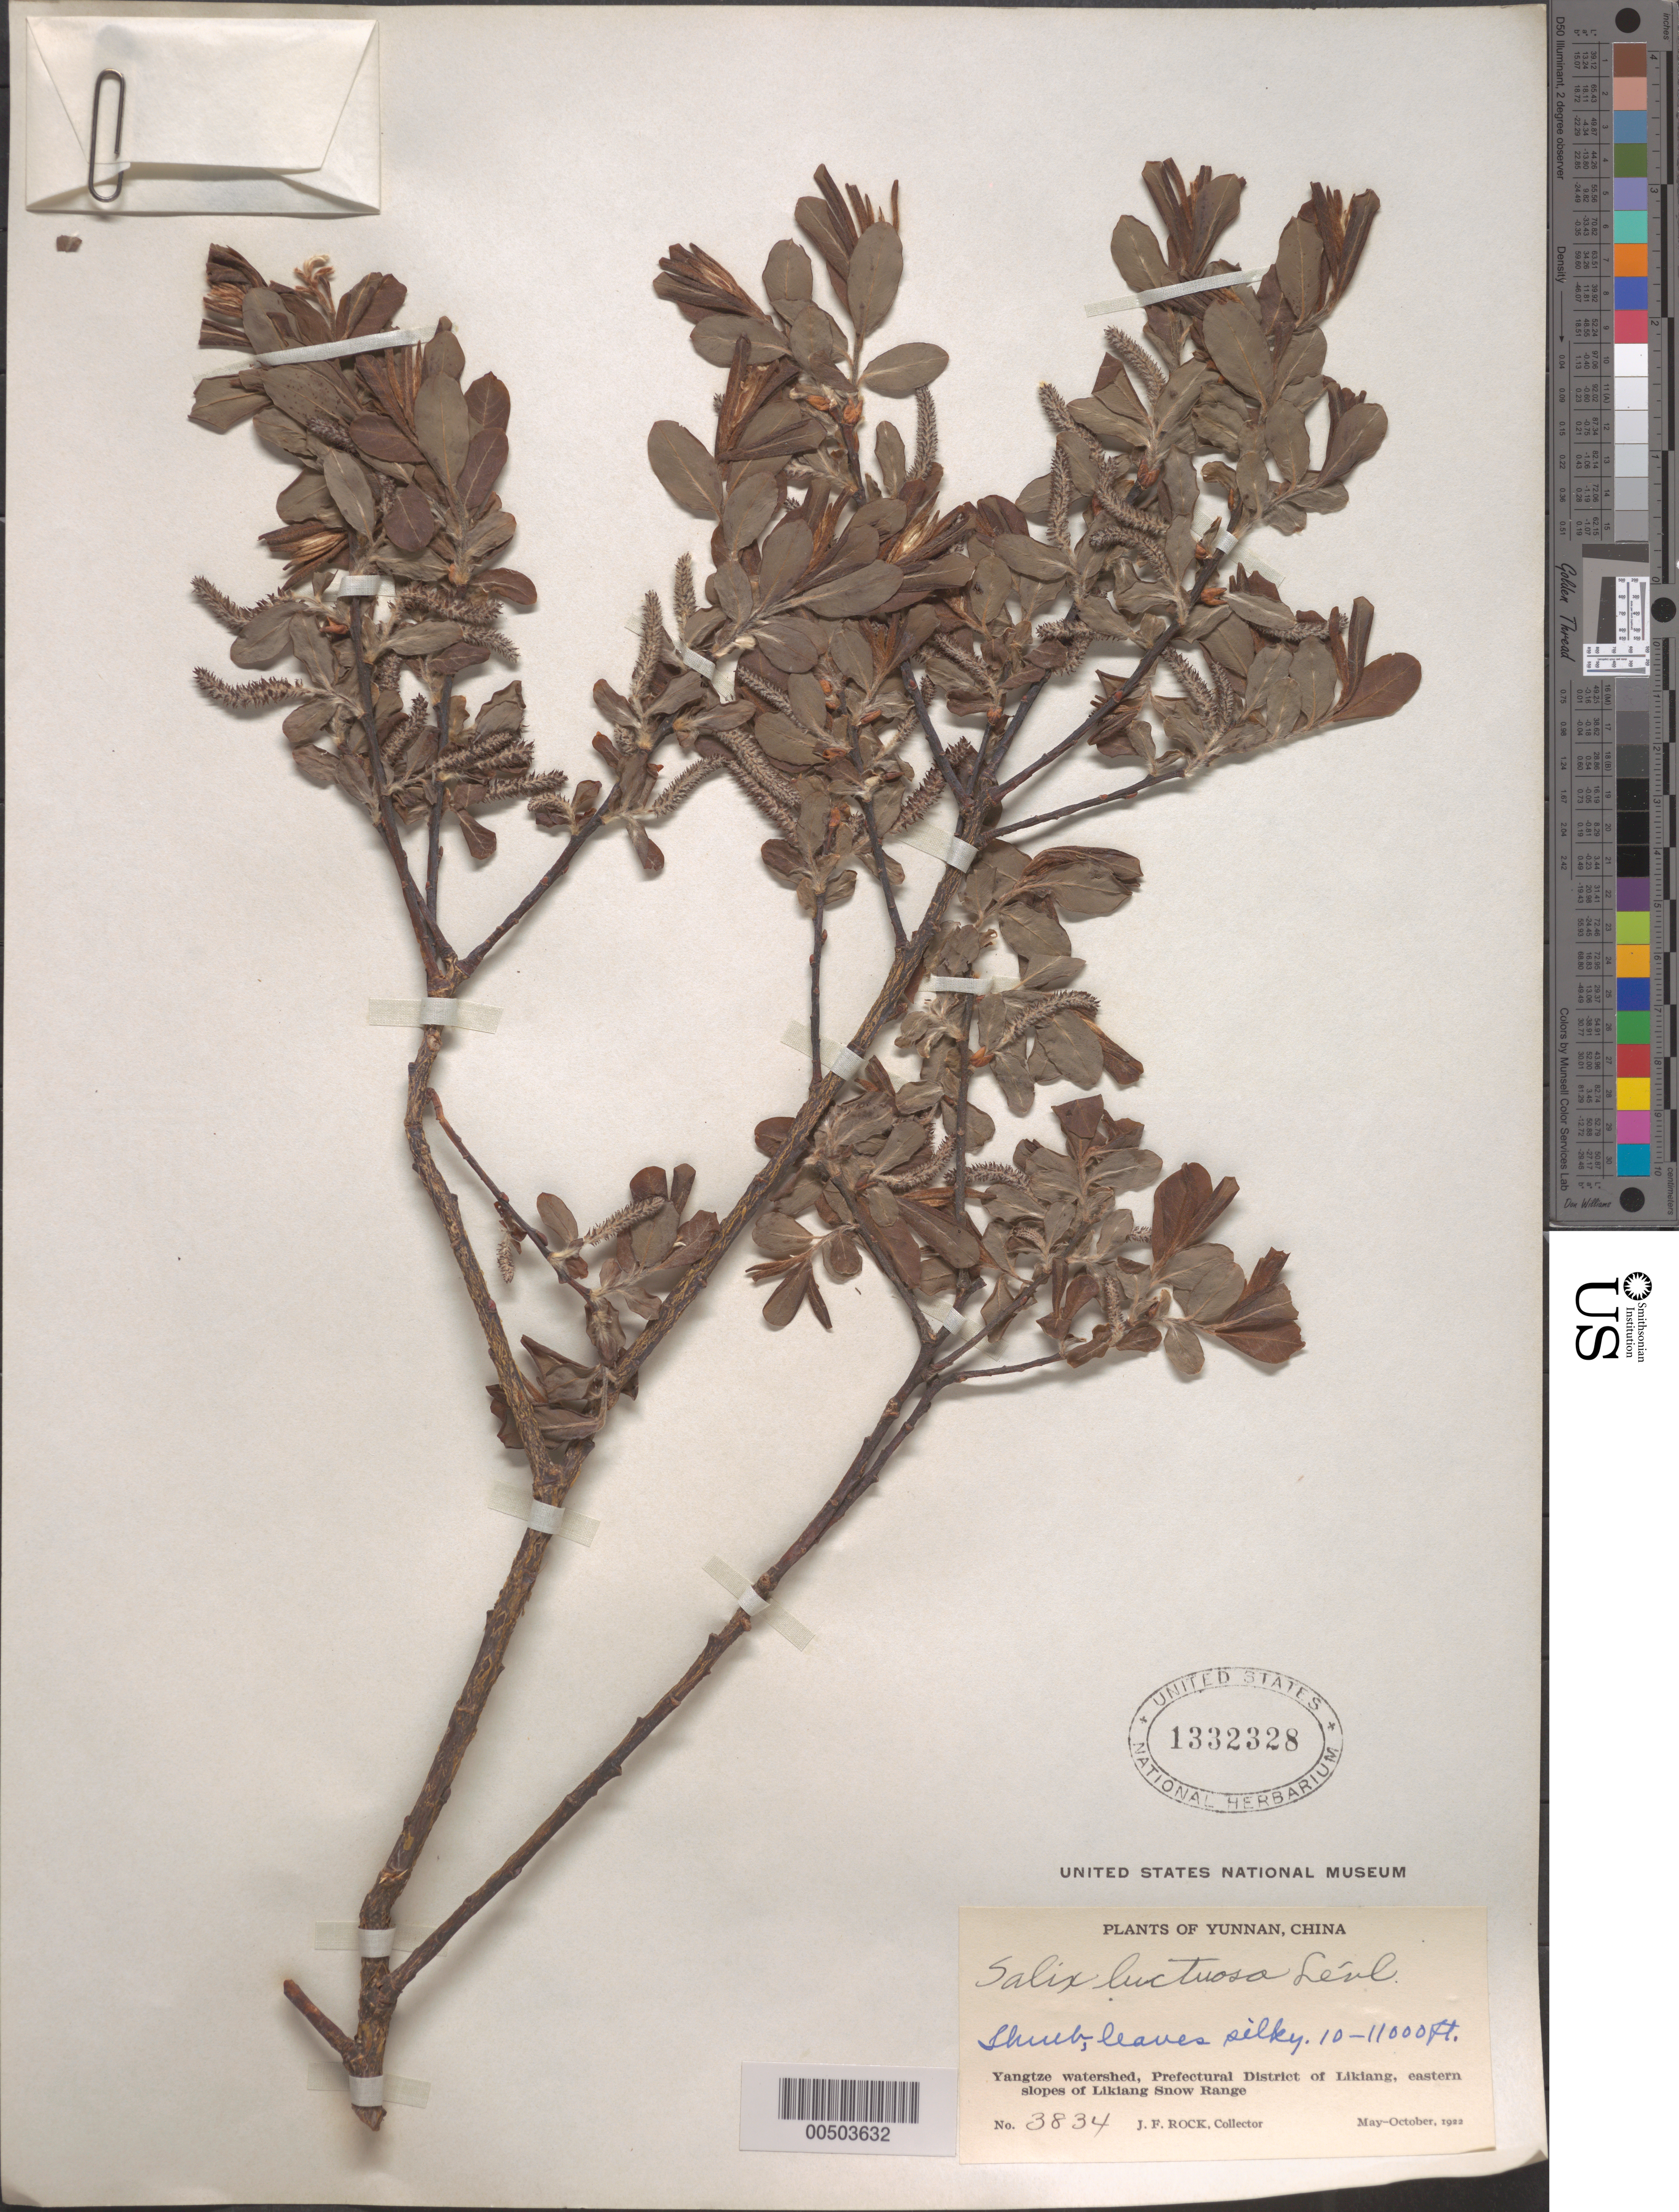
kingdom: Plantae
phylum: Tracheophyta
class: Magnoliopsida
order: Malpighiales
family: Salicaceae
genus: Salix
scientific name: Salix luctuosa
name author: H. Lév.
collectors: J. F. Rock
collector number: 3834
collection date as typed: May 1922 to -- Oct 1922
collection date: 1922-05/1922-10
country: China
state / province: Yunnan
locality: Yangtze watershed, Prefectural District of Likiang, eastern slopes of Likiang Snow Range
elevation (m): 3048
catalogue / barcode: US 1332328